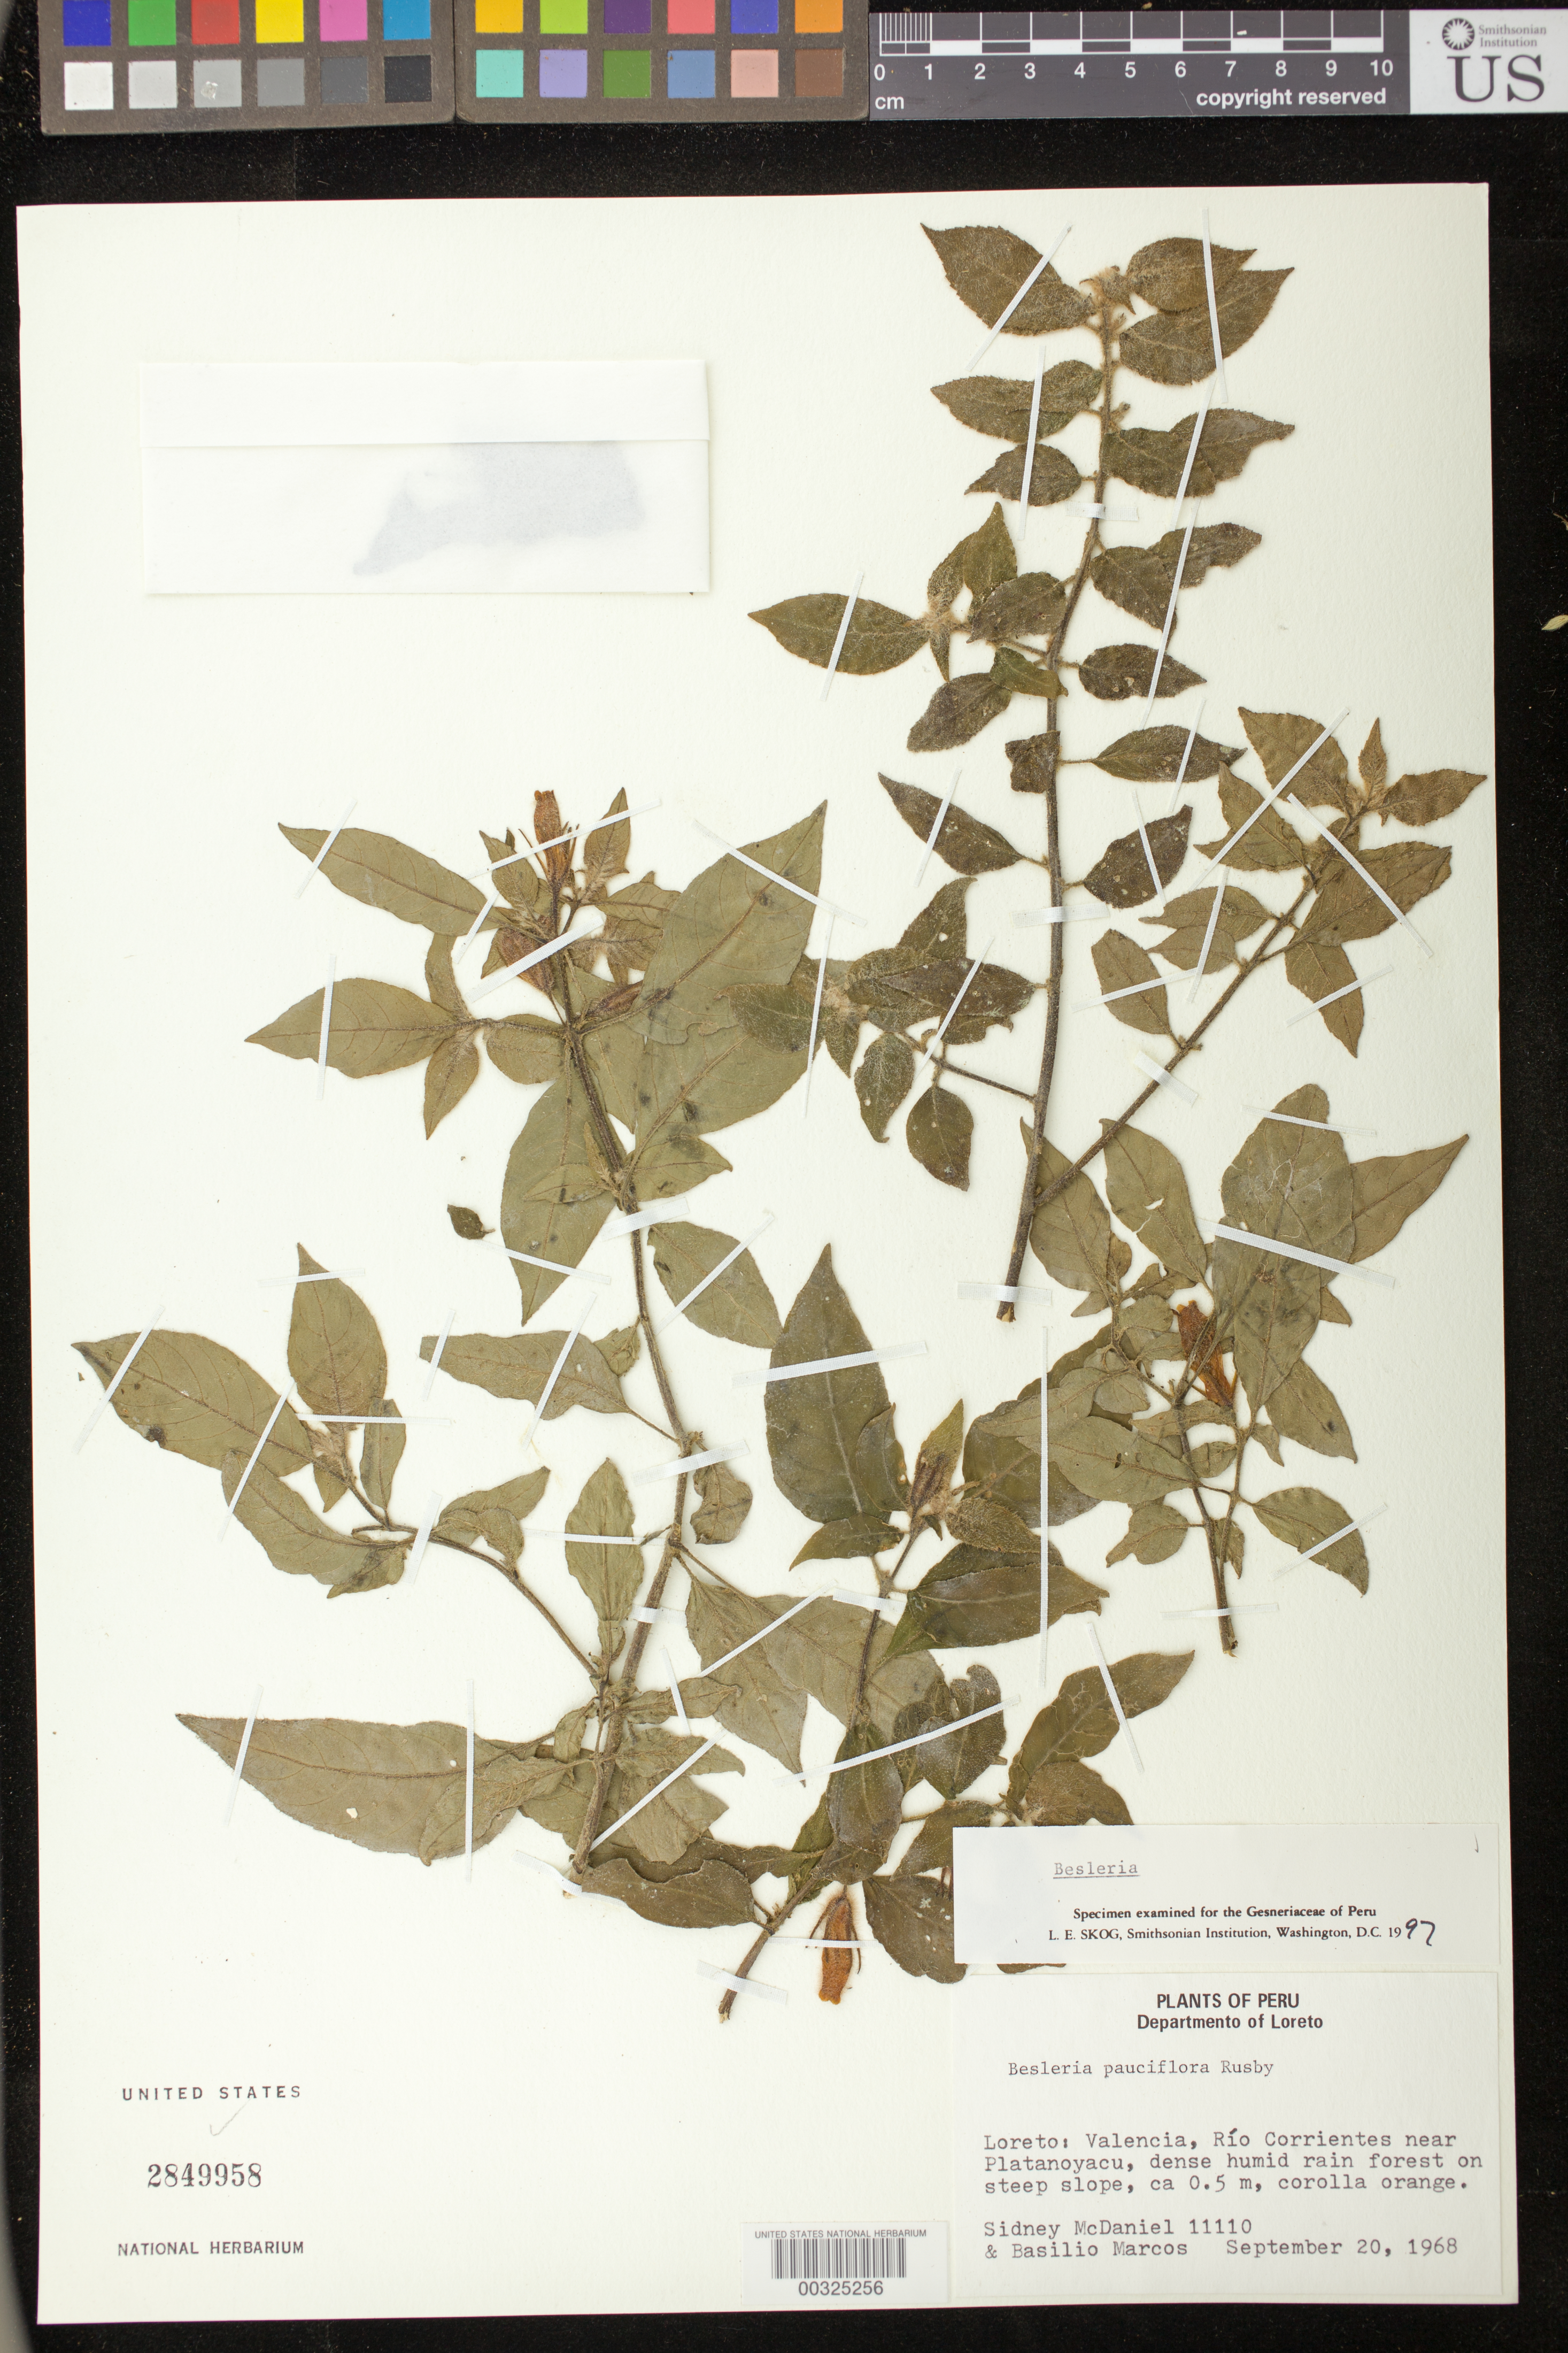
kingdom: Plantae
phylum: Tracheophyta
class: Magnoliopsida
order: Lamiales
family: Gesneriaceae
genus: Besleria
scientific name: Besleria sp.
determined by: Skog, Laurence E.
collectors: S. McDaniel & B. Marcos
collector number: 11110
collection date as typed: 20 Sep 1968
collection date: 1968-09-20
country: Peru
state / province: Loreto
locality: Valencia, Río Corrientes near Platanoyacu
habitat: Dense humid rain forest on steep slope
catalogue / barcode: US 2849958